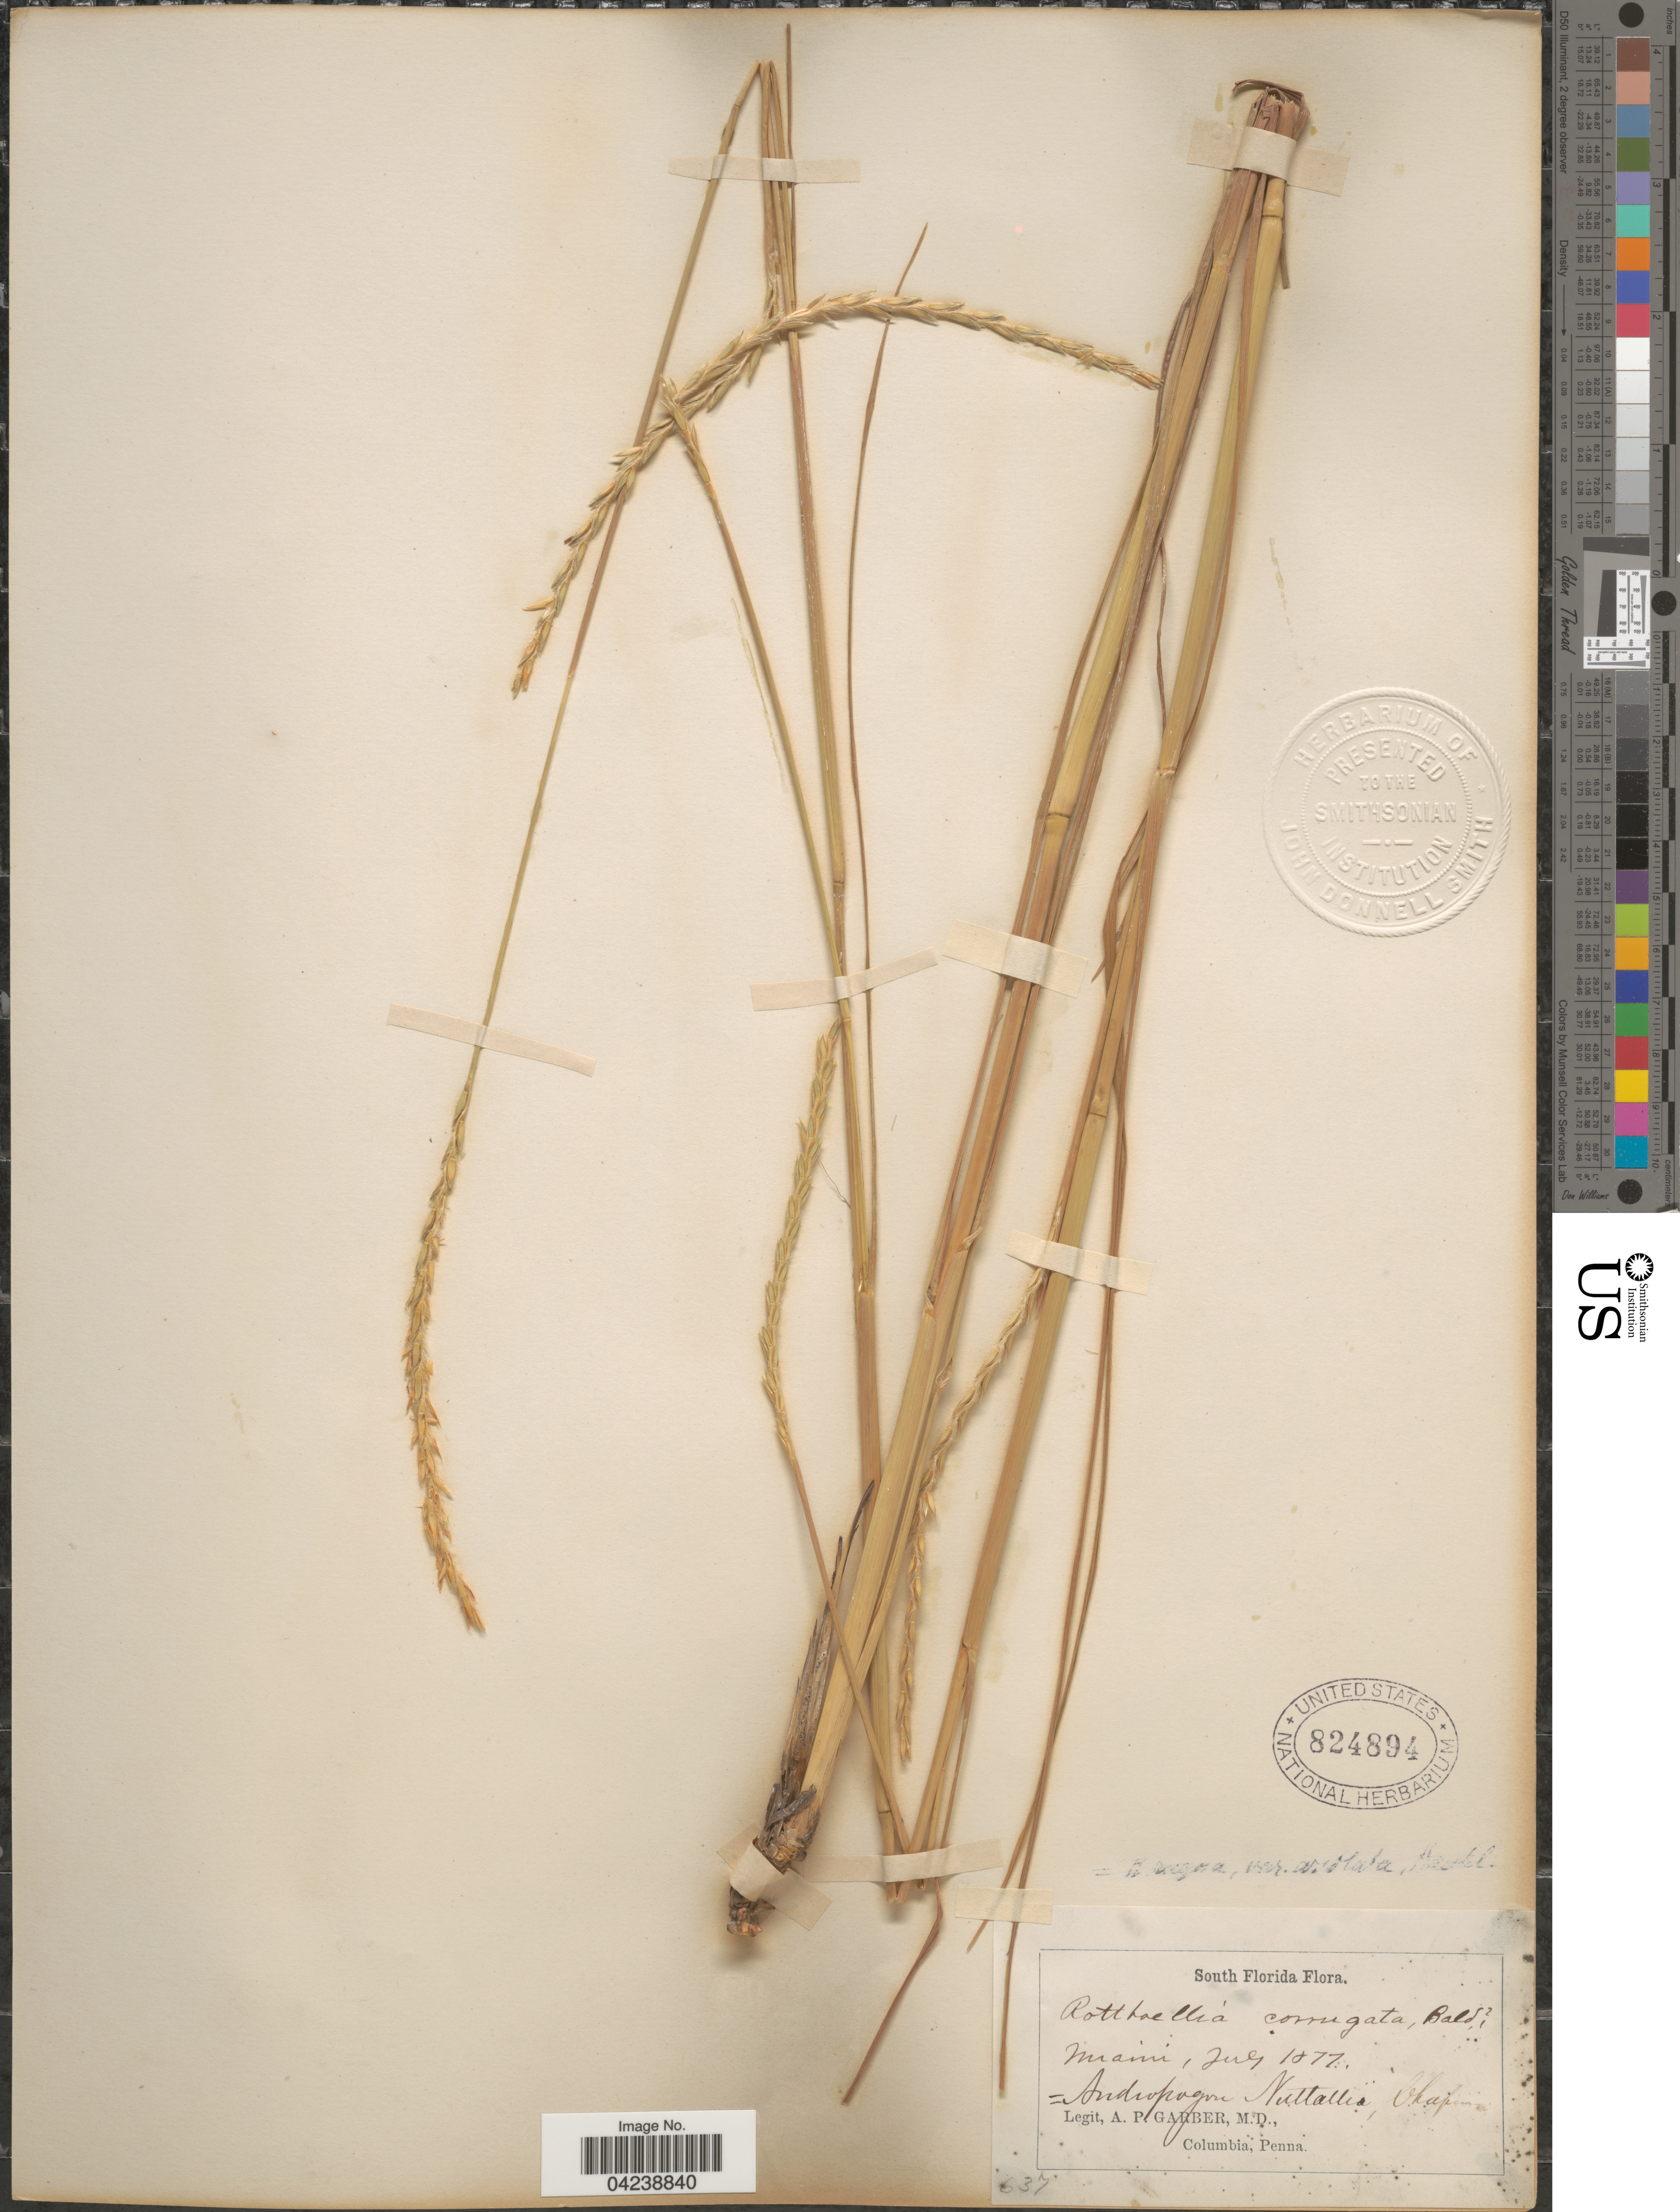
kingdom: Plantae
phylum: Tracheophyta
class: Liliopsida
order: Poales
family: Poaceae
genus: Elionurus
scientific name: Elionurus tripsacoides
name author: Humb. & Bonpl. ex Willd.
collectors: A. P. Garber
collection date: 1877-07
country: United States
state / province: Florida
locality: South Florida. Miami.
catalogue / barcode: US 824894